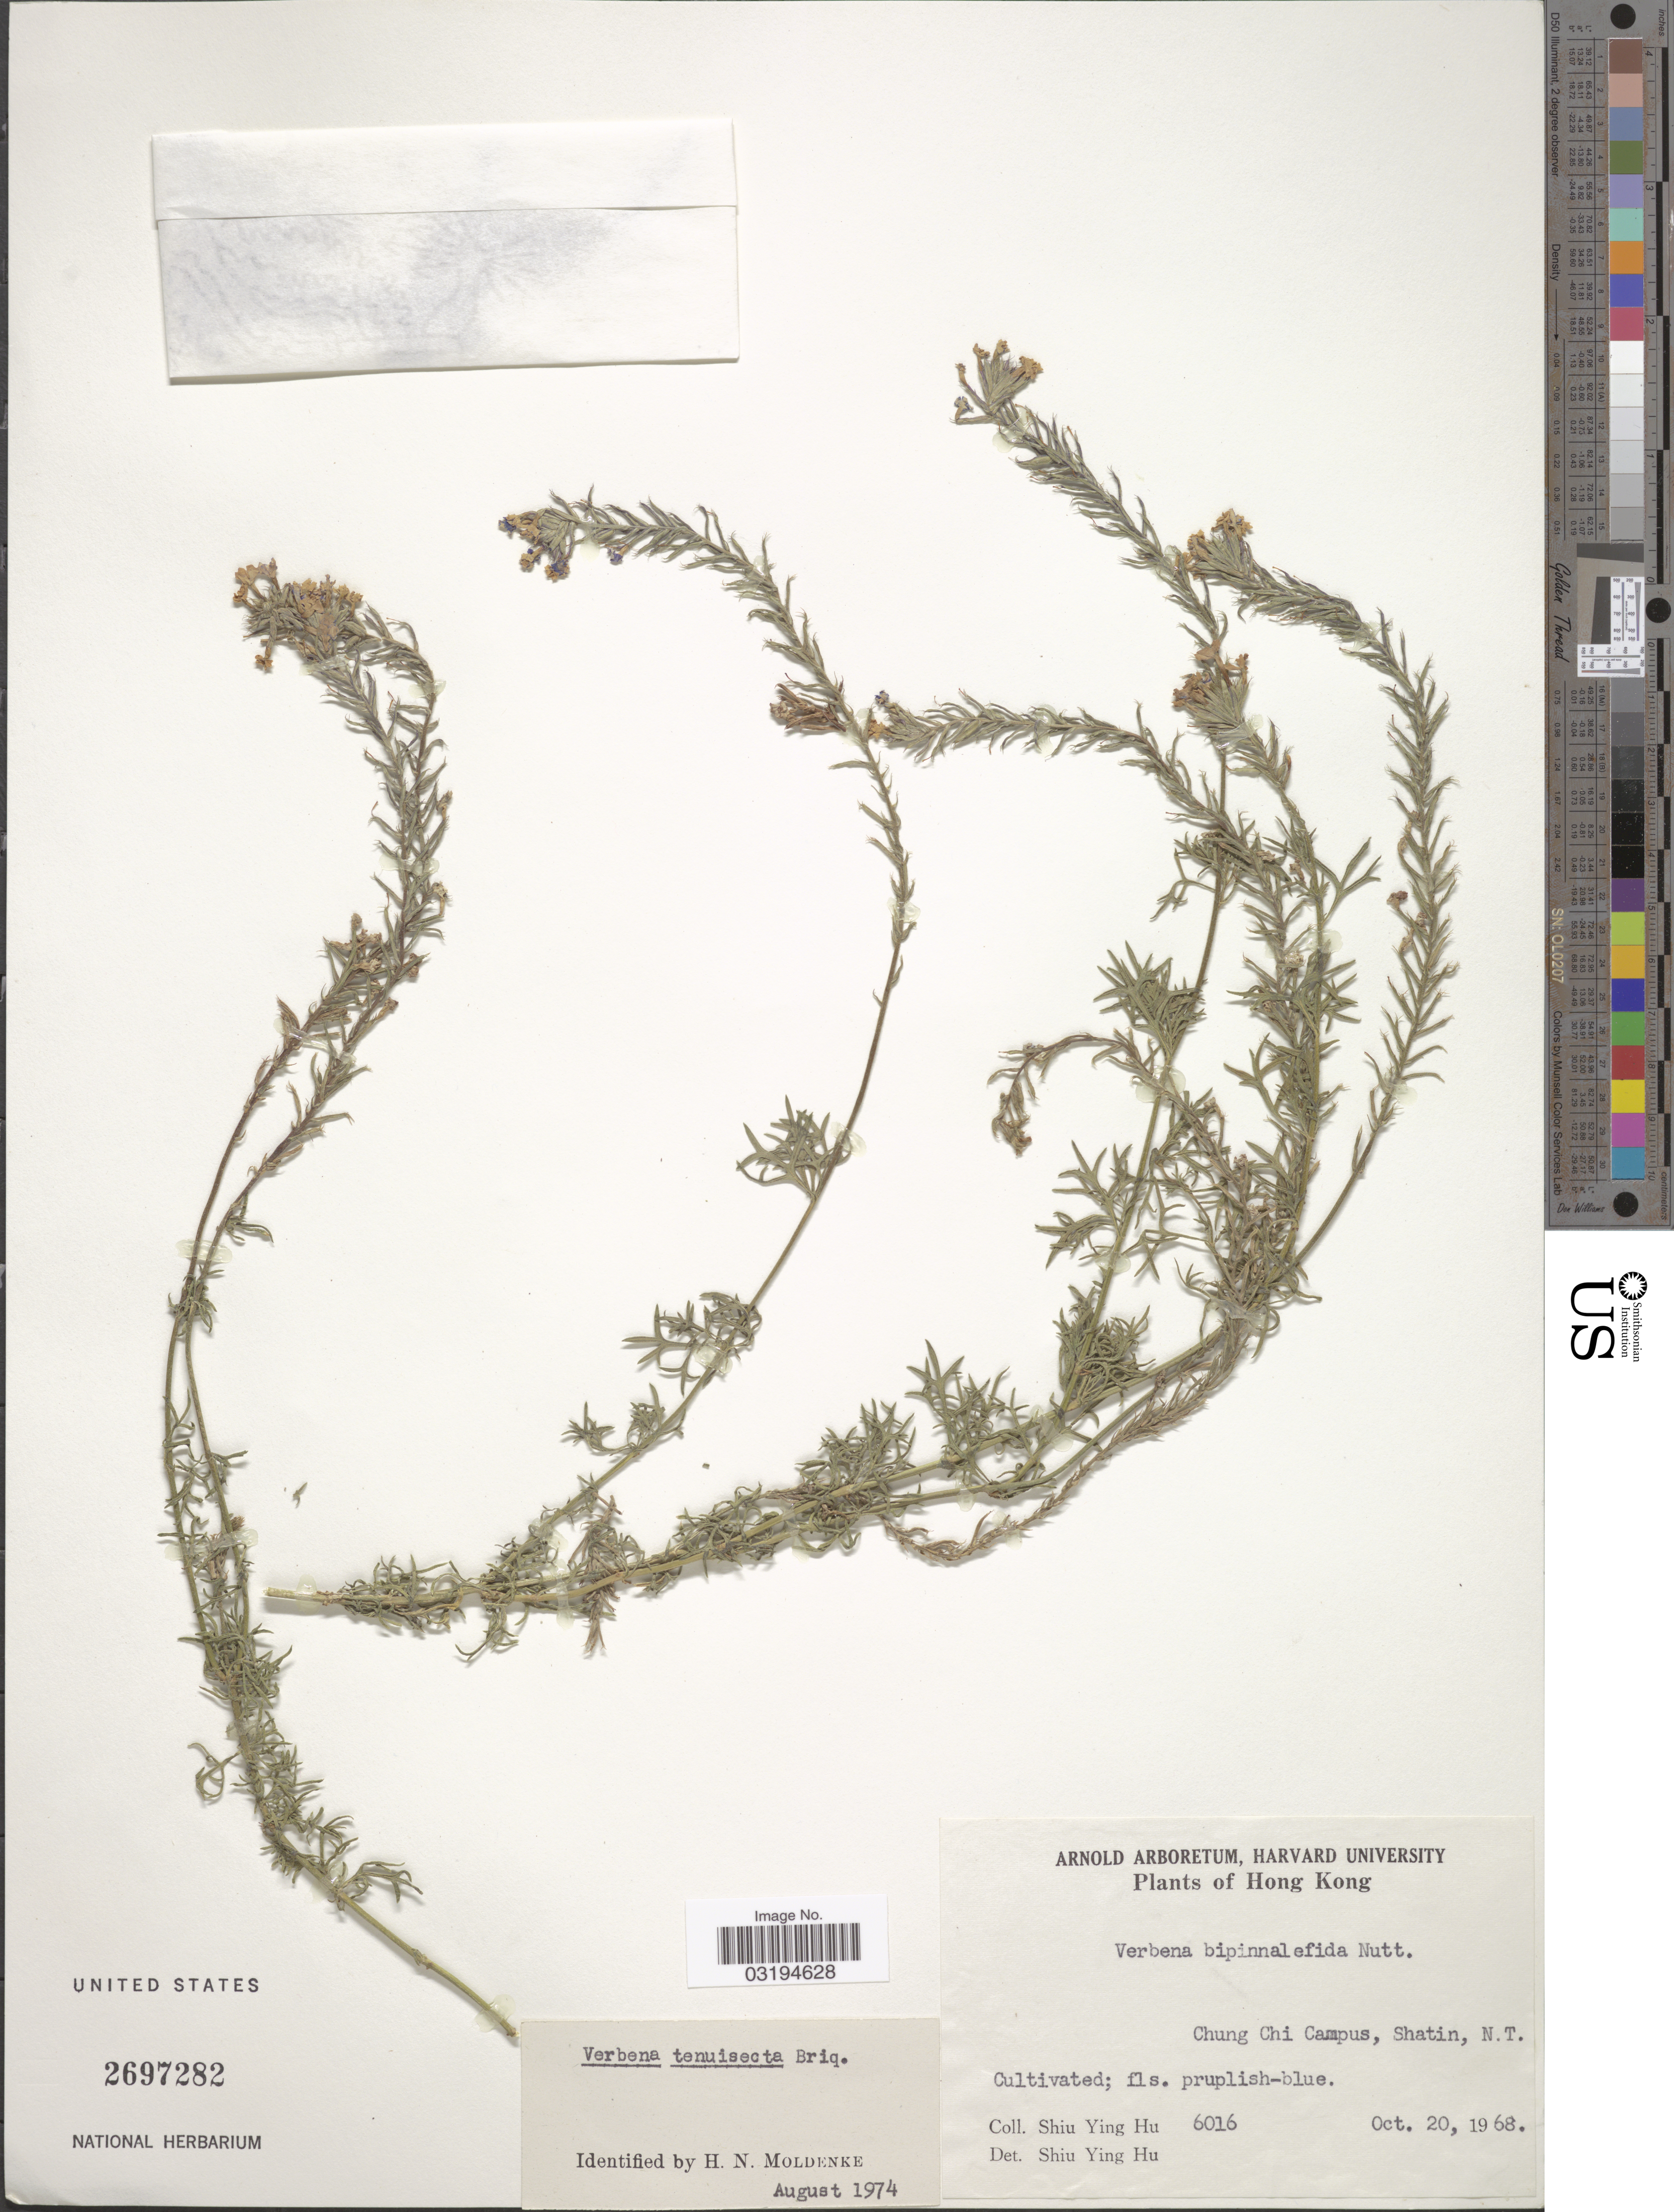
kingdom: Plantae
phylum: Tracheophyta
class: Magnoliopsida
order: Lamiales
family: Verbenaceae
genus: Verbena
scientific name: Verbena tenuisecta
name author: Briq.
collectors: S. Y. Hu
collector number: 6016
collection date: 1968-10-20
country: China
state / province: Hong Kong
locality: Chung Chi Campus, Shatin, N. T.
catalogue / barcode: US 2697282